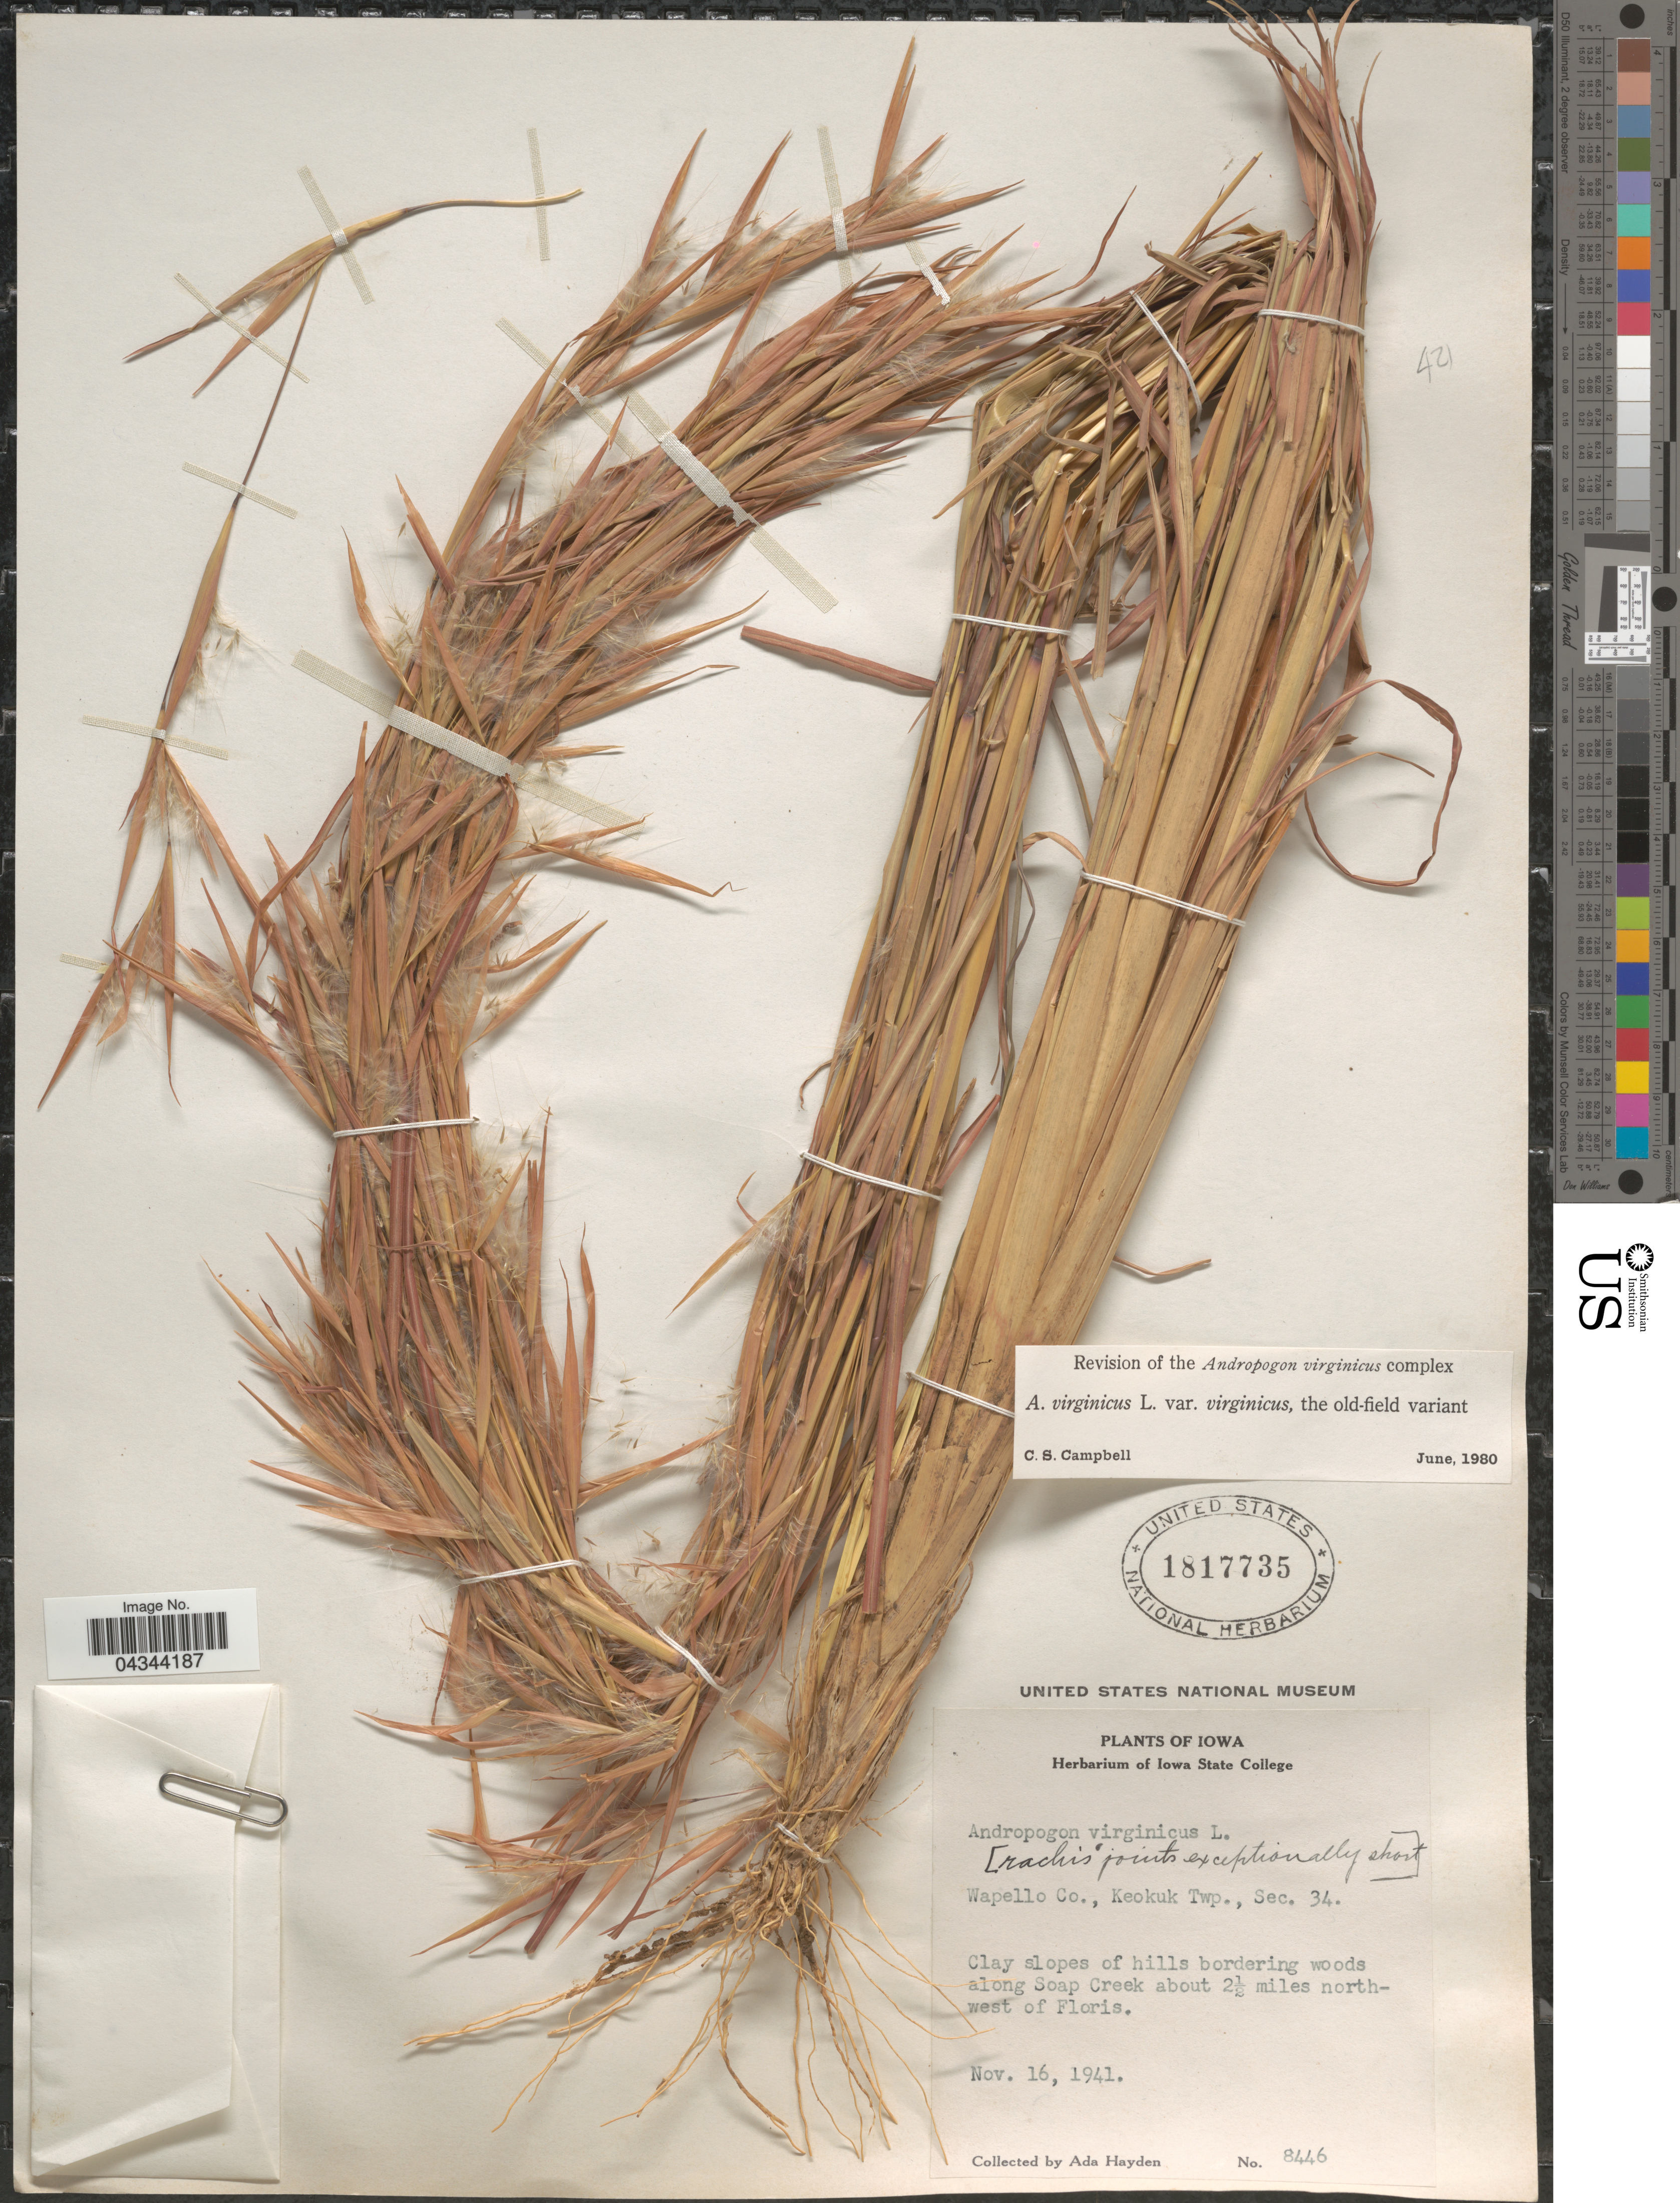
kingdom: Plantae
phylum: Tracheophyta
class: Liliopsida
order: Poales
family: Poaceae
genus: Andropogon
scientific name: Andropogon virginicus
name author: L.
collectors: Ada Hayden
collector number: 8446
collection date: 1941-11-16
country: United States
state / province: Iowa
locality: Wapello Co., Keokuk Twp., Sec. 34. Along Soap Creek about 2½ miles northwest of Floris.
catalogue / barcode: US 1817735